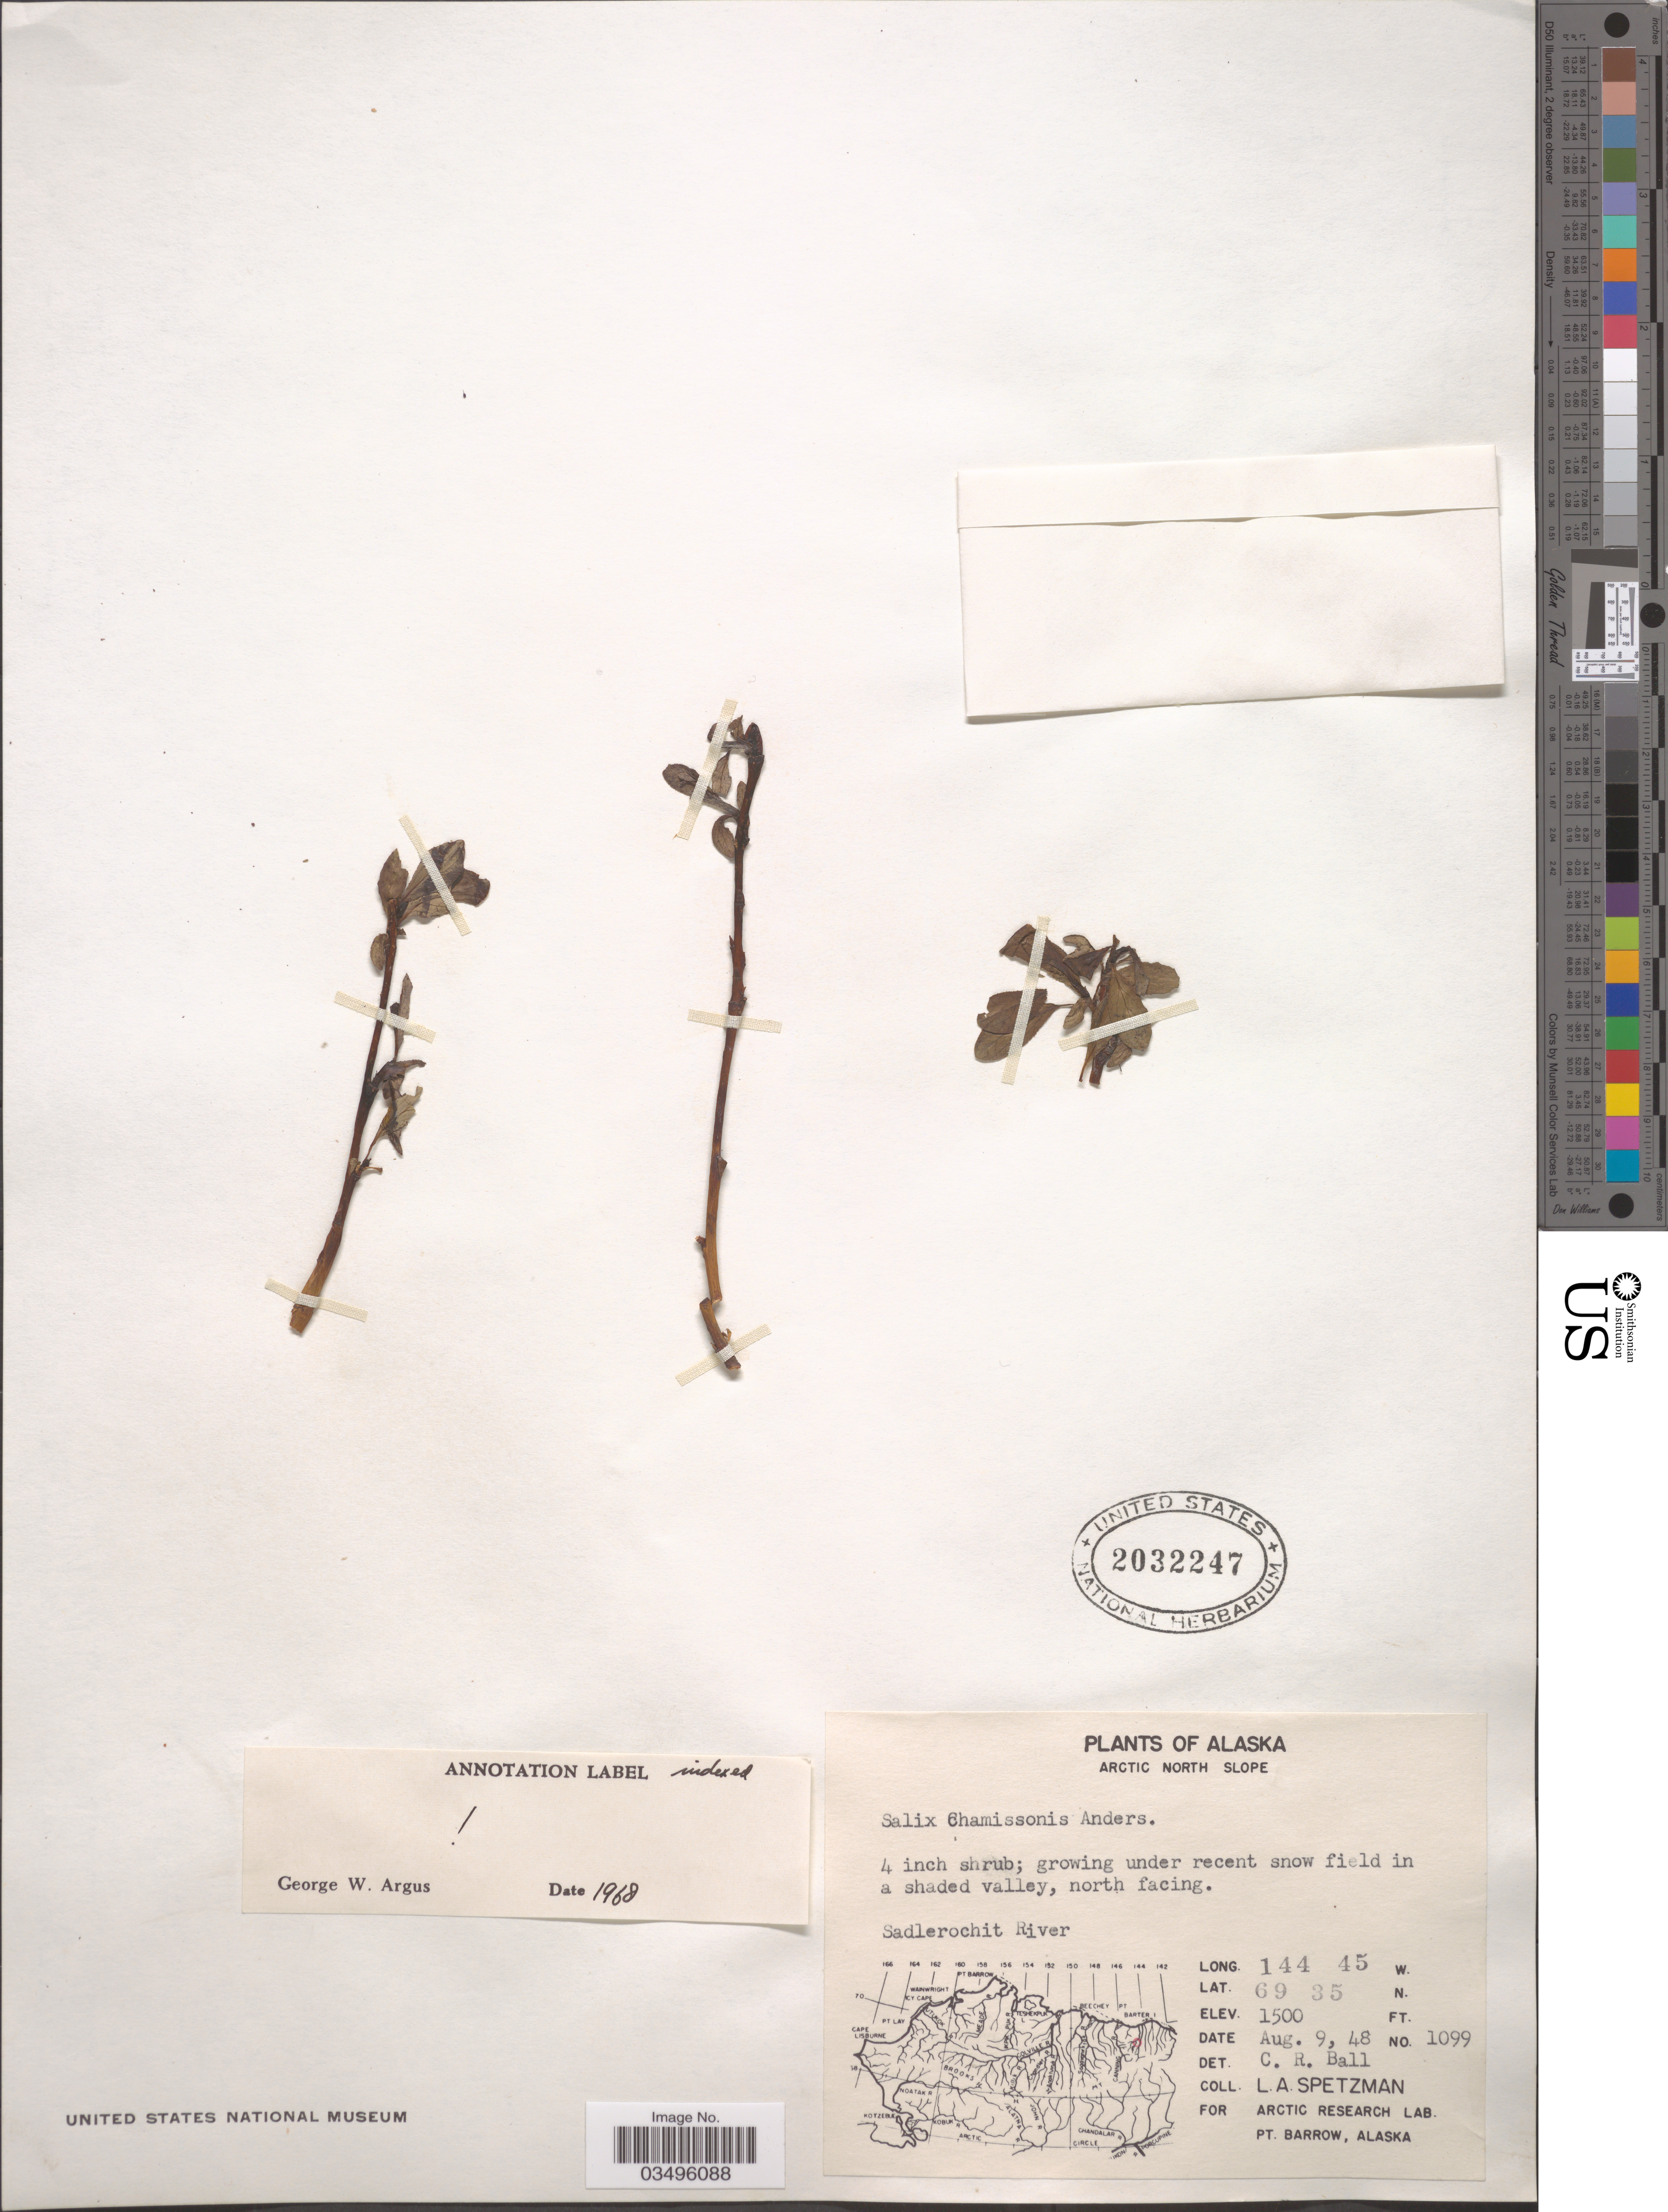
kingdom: Plantae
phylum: Tracheophyta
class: Magnoliopsida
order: Malpighiales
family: Salicaceae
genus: Salix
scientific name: Salix chamissonis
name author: Andersson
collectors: L. Spetzman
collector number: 1099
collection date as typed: Transcribed d/m/y: 9/8/48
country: United States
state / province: Alaska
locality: Arctic North Slope. Sadlerochit River.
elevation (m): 457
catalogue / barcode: US 2032247